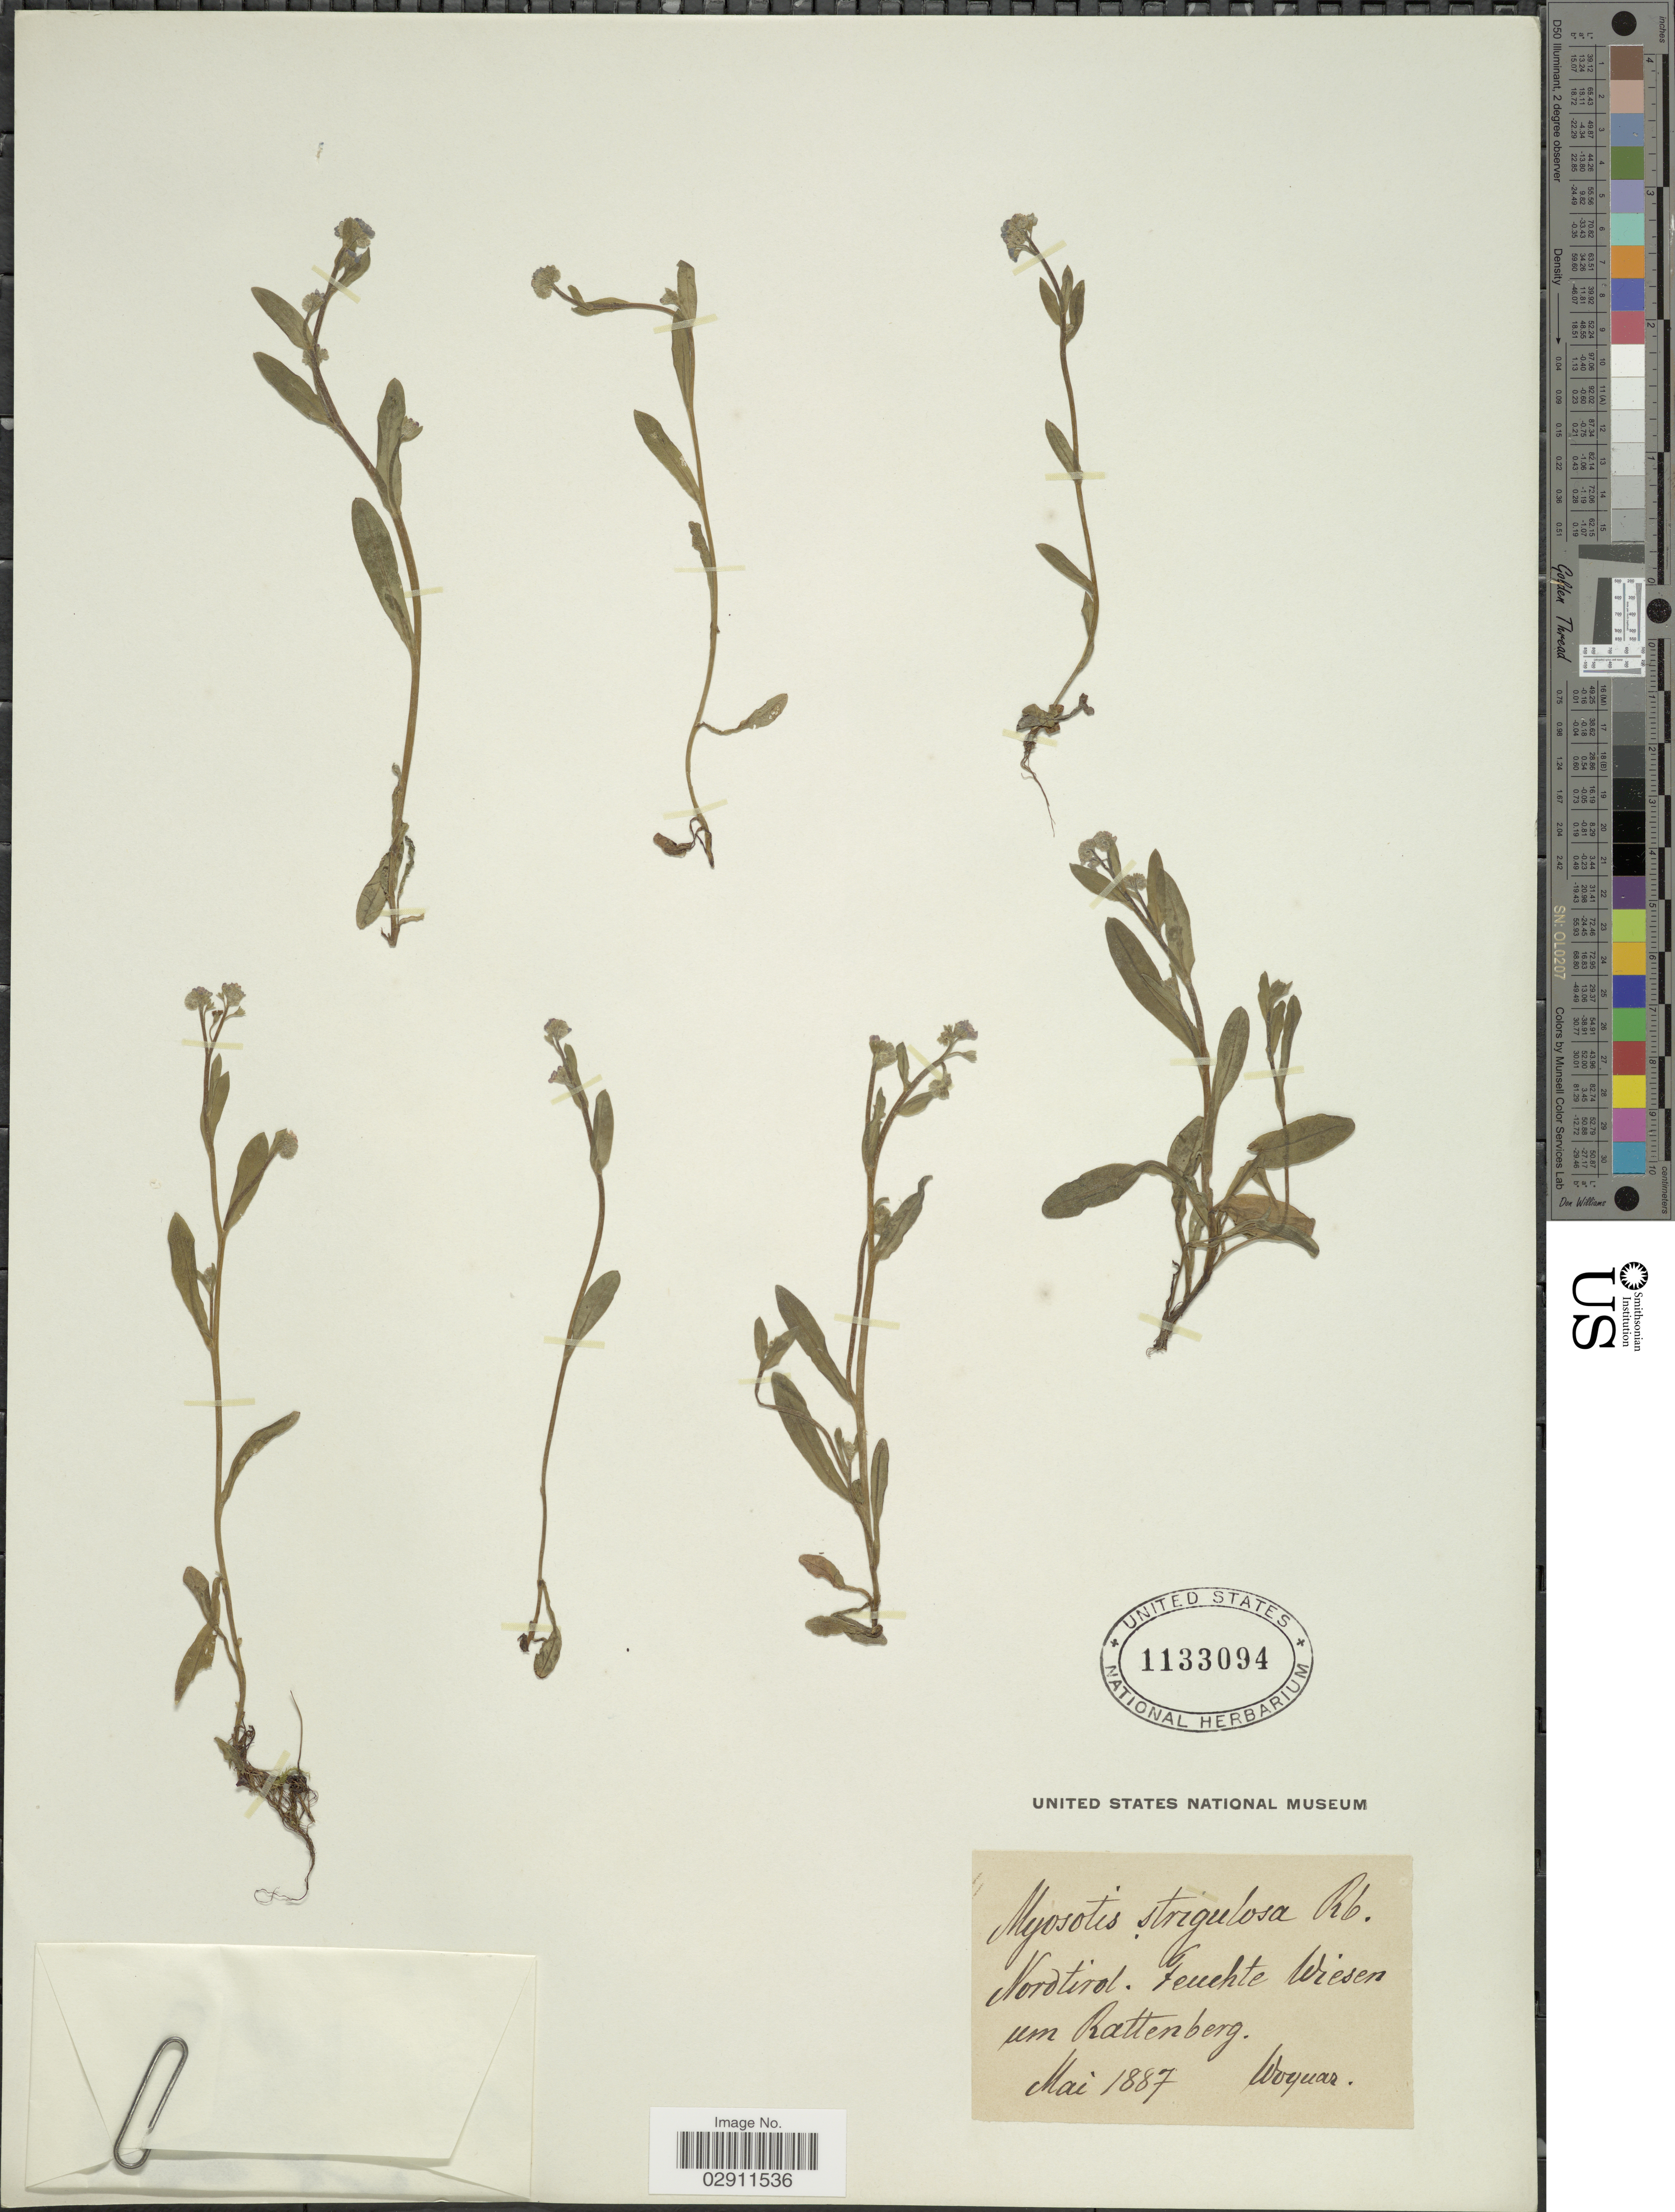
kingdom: Plantae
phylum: Tracheophyta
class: Magnoliopsida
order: Boraginales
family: Boraginaceae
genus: Myosotis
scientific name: Myosotis strigulosa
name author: Rchb.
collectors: -. Woynar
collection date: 1887-05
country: Austria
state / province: Tirol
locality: Nordtirol. Feuchte Wiesen um Rattenberg.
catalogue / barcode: US 1133094